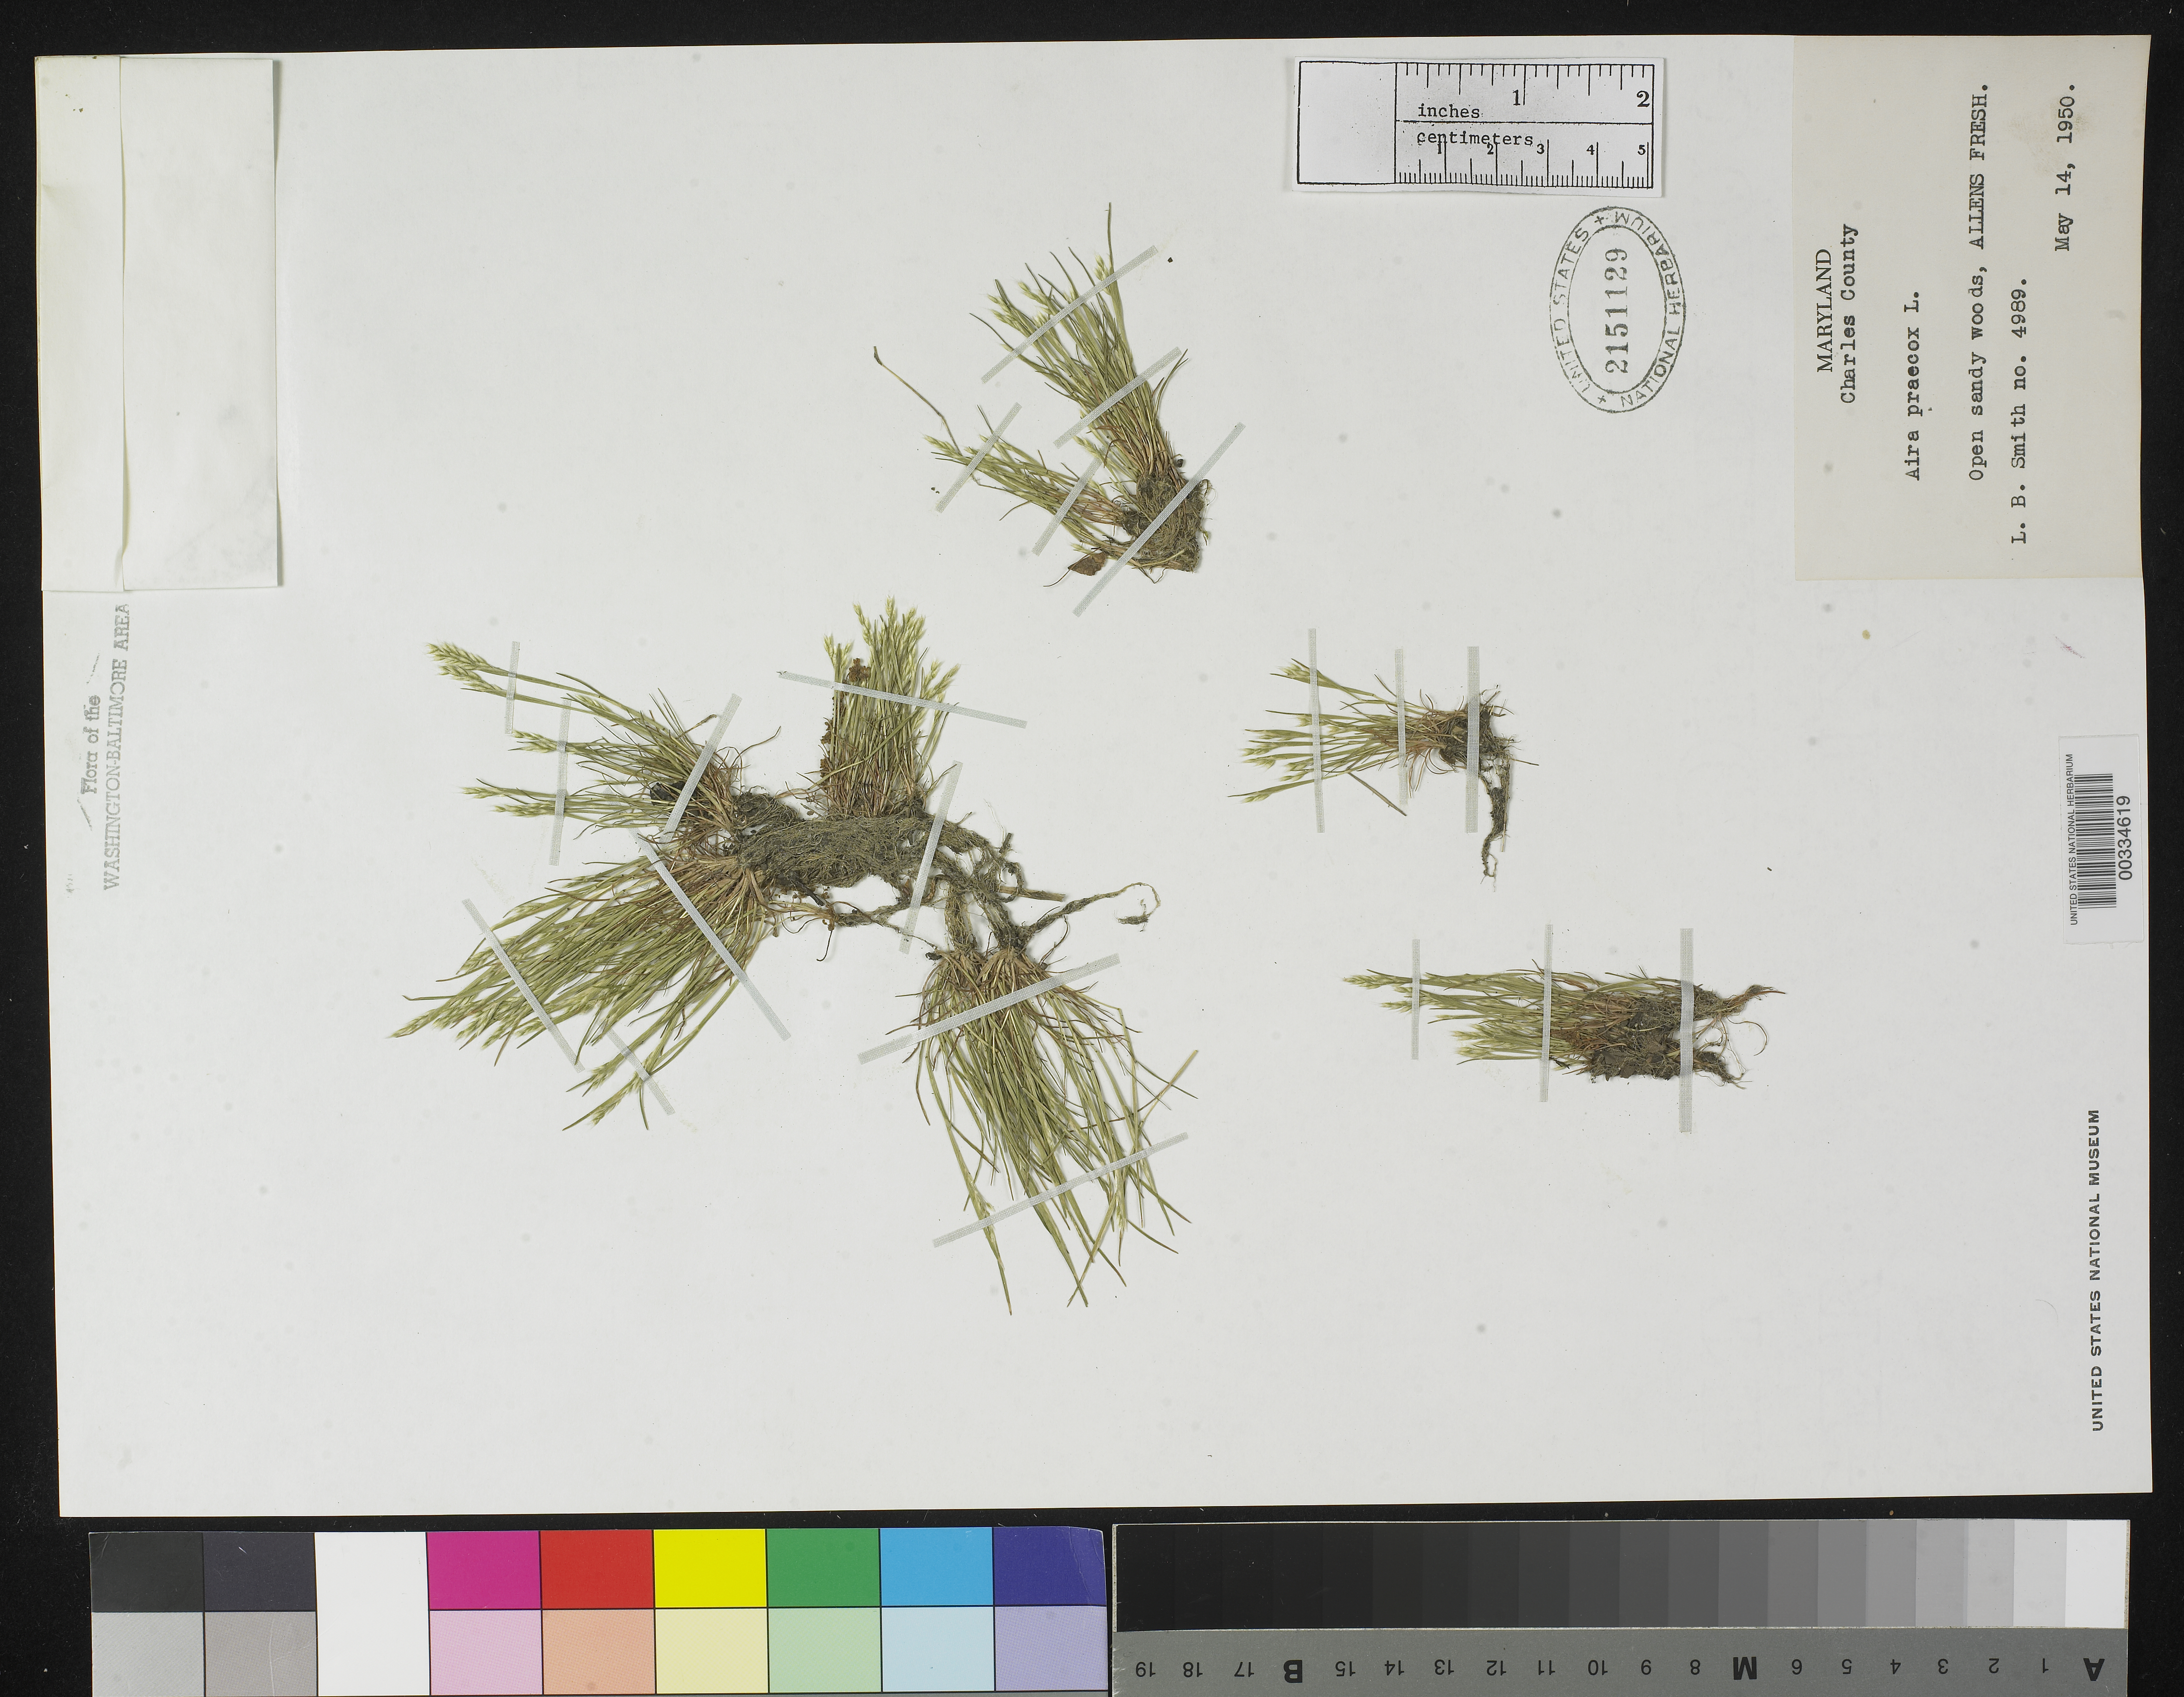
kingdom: Plantae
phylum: Tracheophyta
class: Liliopsida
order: Poales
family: Poaceae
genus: Aira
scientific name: Aira praecox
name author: L.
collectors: L. Smith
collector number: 4989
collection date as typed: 14 May 1950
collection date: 1950-05-14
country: United States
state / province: Maryland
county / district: Charles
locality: Allens Fresh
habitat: Open sandy woods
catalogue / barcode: US 2151129